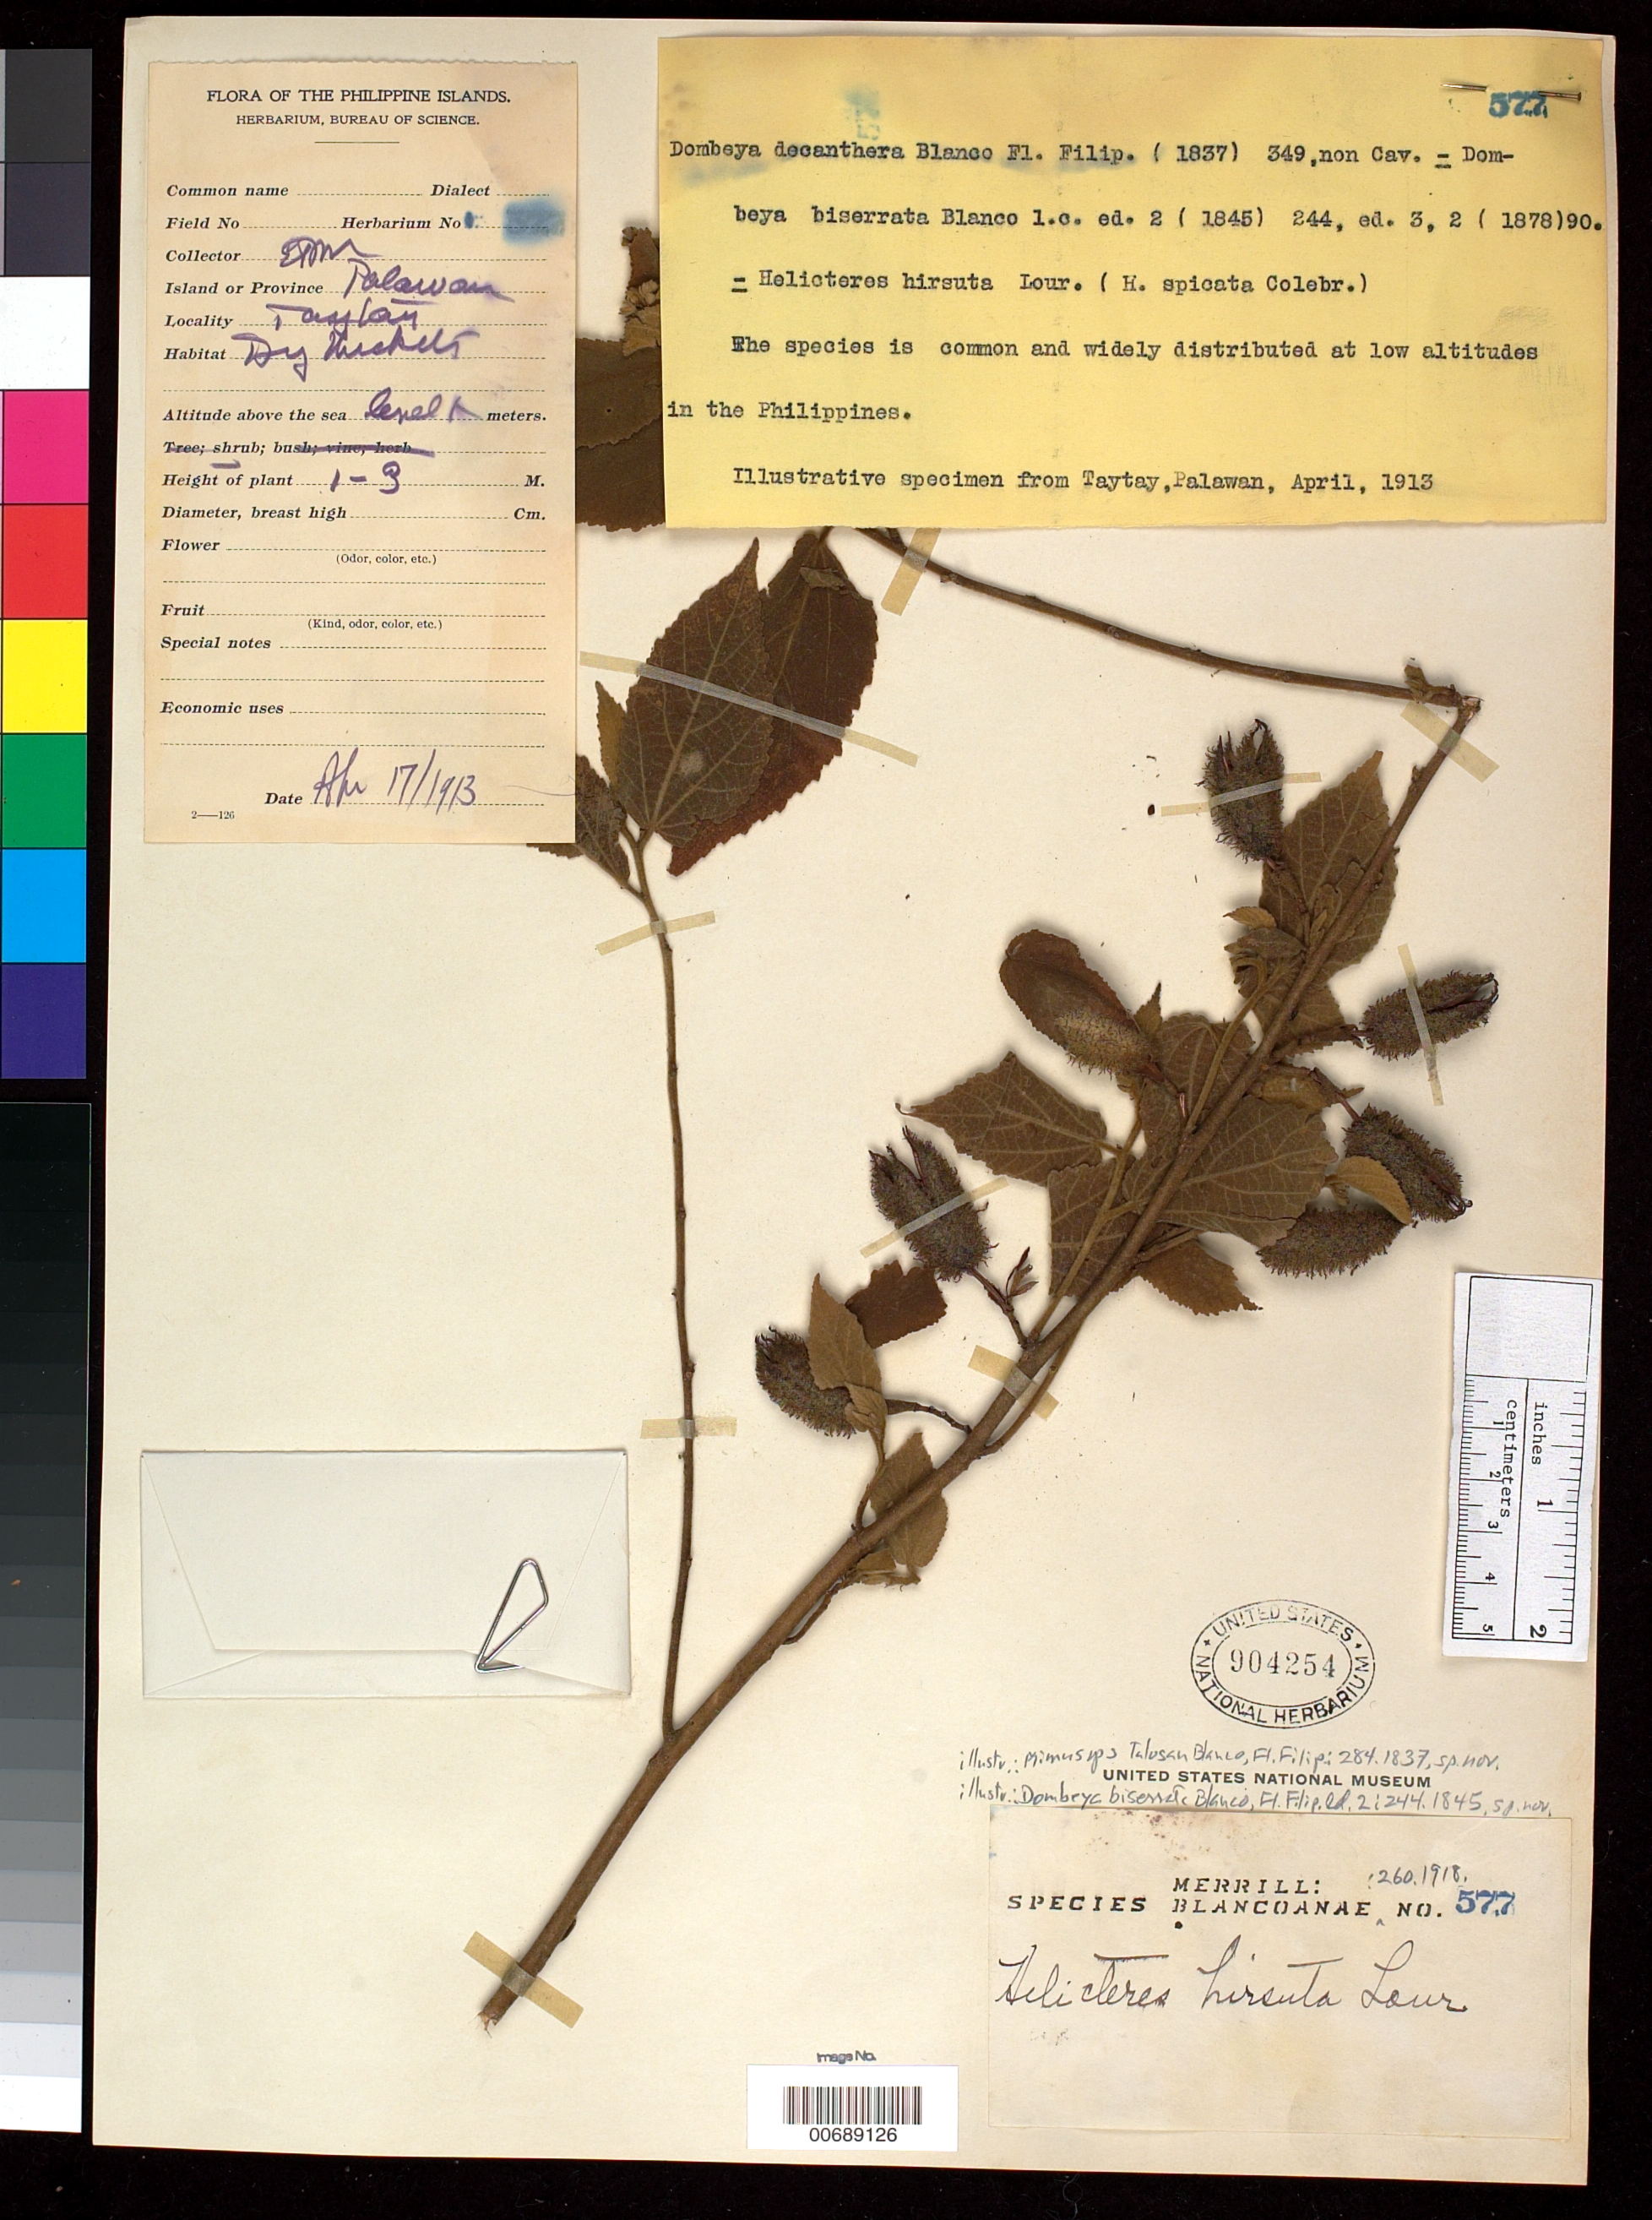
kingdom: Plantae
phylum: Tracheophyta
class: Magnoliopsida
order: Malvales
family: Malvaceae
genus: Helicteres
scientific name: Helicteres hirsuta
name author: Lour.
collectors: E. D. Merrill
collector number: Sp. Blancoan. 0577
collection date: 1913-04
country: Philippines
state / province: Mimaropa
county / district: Palawan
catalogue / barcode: US 904254